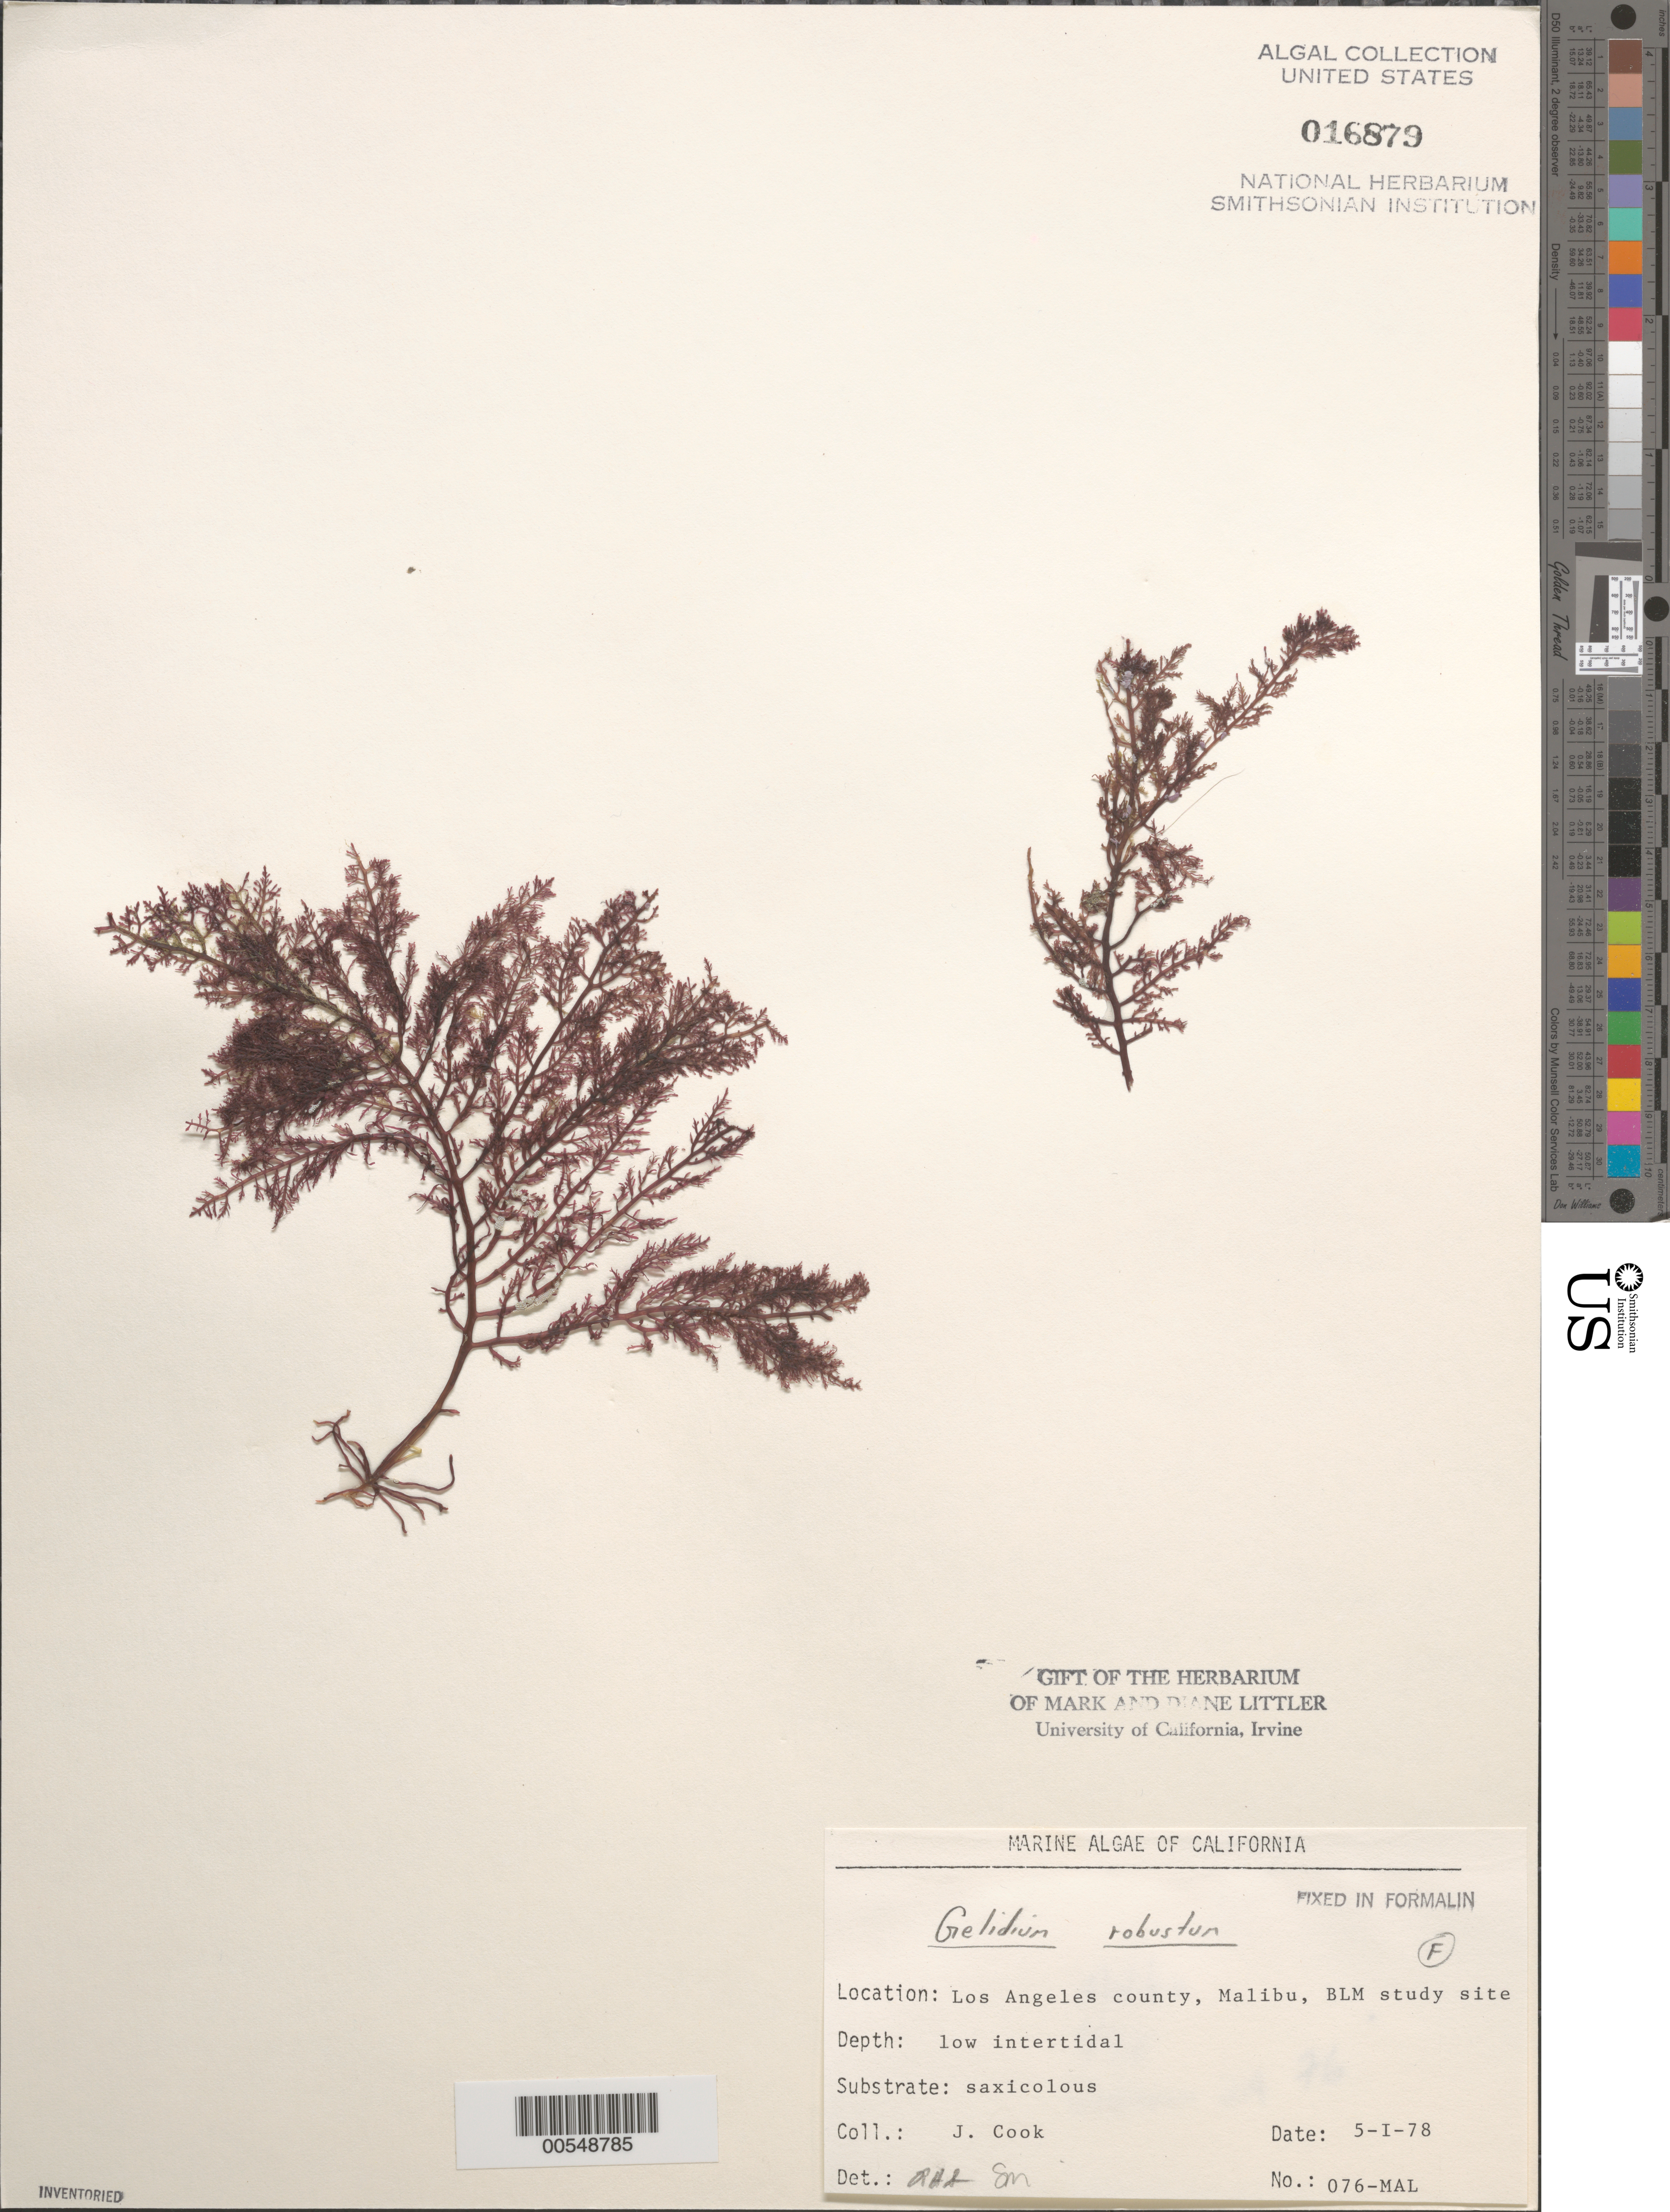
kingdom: Plantae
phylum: Rhodophyta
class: Florideophyceae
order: Gelidiales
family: Gelidiaceae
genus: Gelidium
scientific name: Gelidium robustum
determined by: Sims, Robert H.; Murray, S. N.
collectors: J. Cook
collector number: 076-mal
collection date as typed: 05 Jan 1978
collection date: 1978-01-05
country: United States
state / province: California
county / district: Los Angeles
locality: Malibu, near Paradise Cove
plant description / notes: BLM-SOCALBIGHT Rocky Intertidal Survey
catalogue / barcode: US 16879